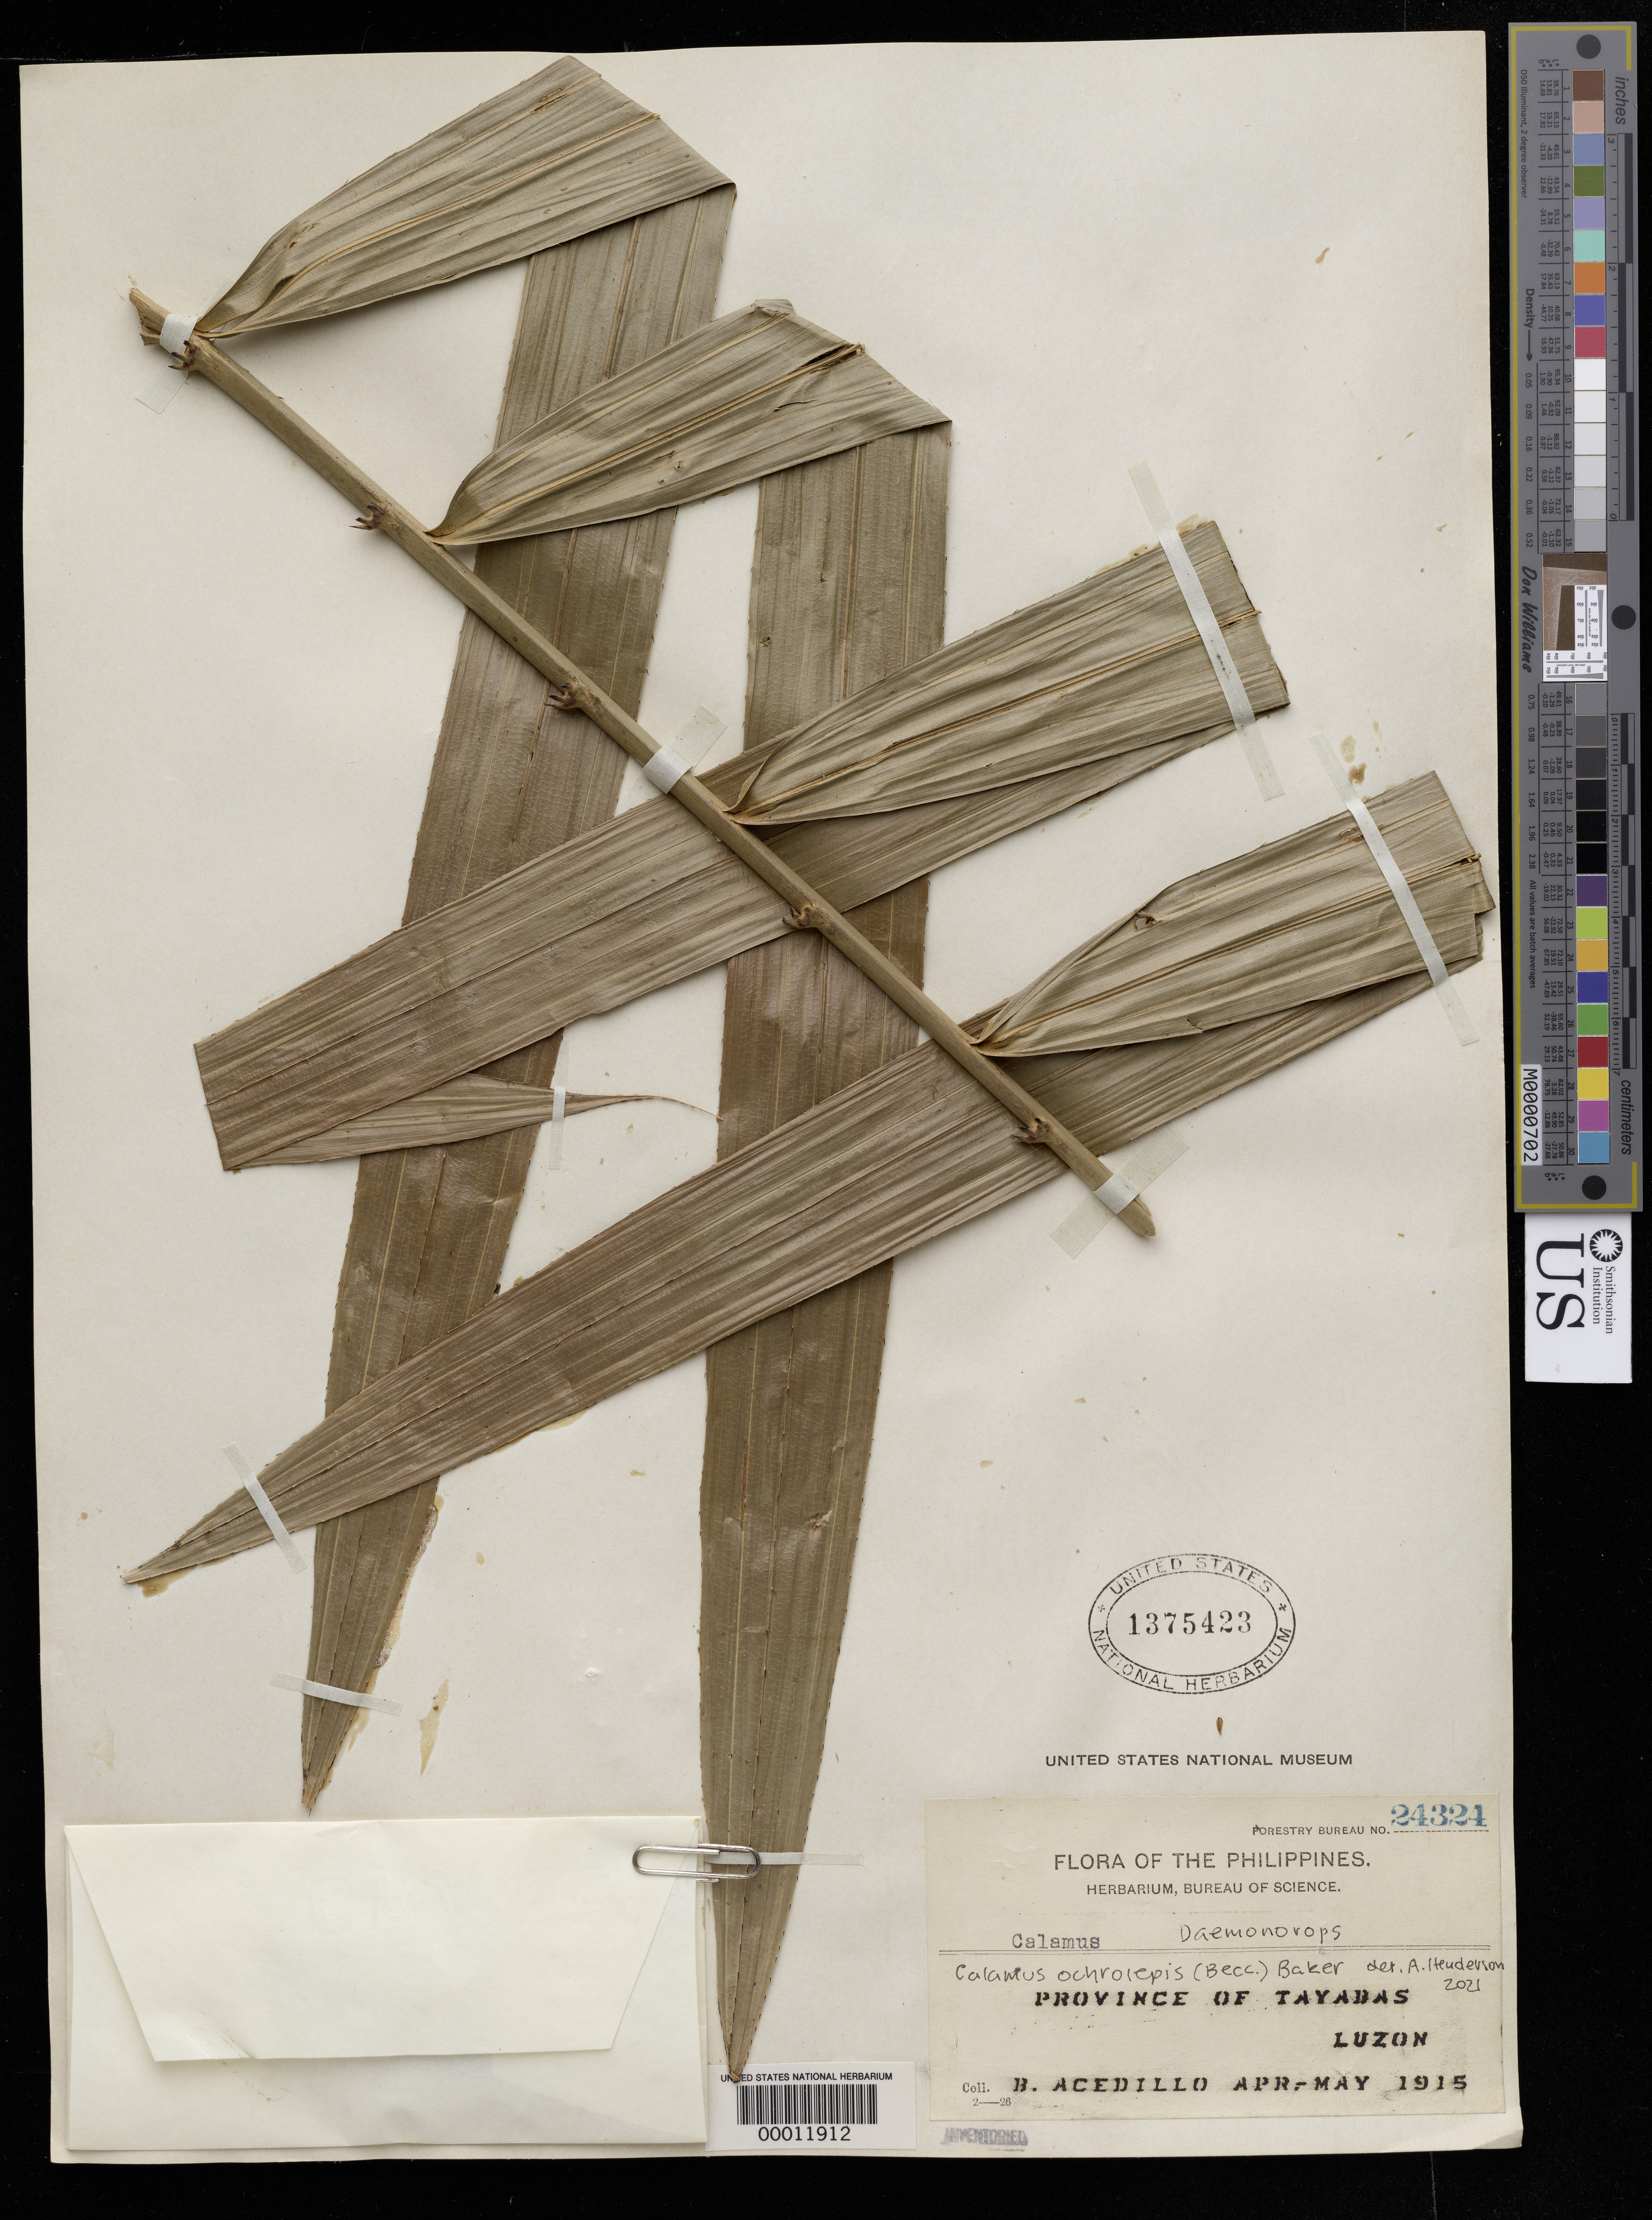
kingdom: Plantae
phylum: Tracheophyta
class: Liliopsida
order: Arecales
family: Arecaceae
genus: Calamus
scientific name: Calamus ochrolepis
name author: (Becc.) W.J. Baker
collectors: B. Acedillo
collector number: Forestry Bureau 24324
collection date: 1915-04/1915-05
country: Philippines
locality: Province of Tayabas. Luzon.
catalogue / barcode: US 1375423